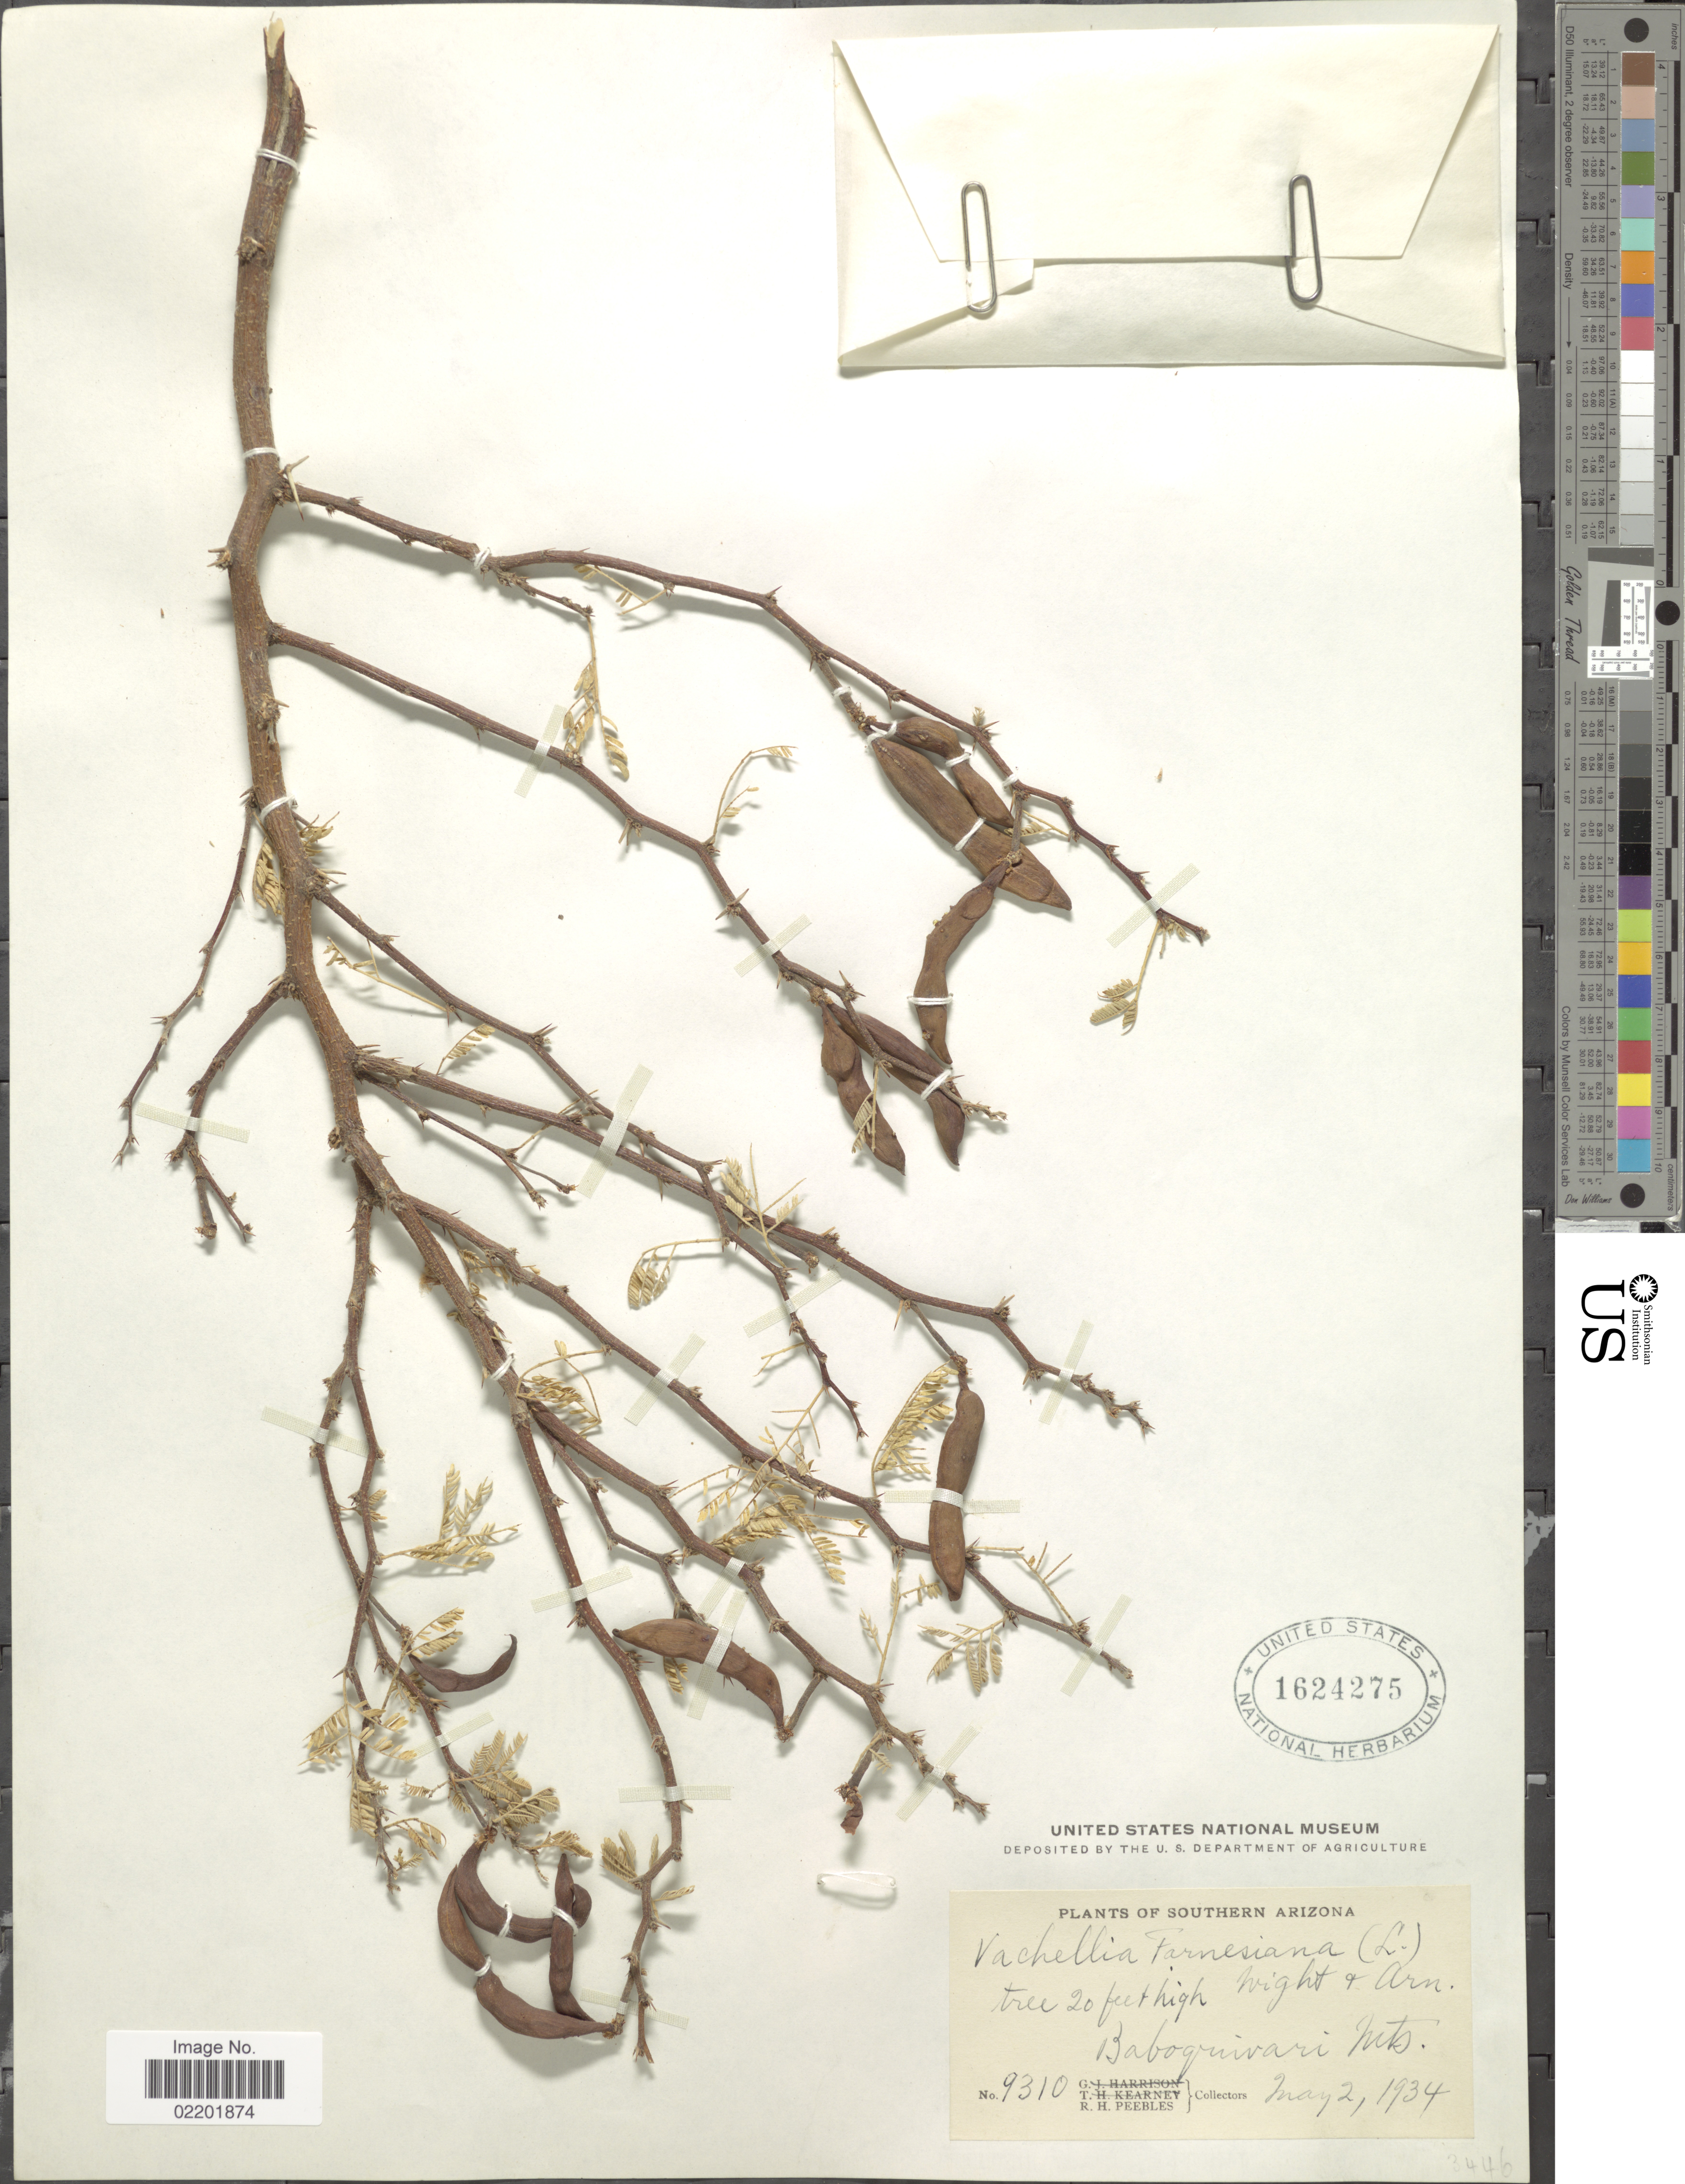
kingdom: Plantae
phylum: Tracheophyta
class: Magnoliopsida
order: Fabales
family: Fabaceae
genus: Vachellia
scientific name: Vachellia farnesiana var. farnesiana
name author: (L.) Wight & Arn.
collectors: R. H. Peebles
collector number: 9310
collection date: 1934-05-02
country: United States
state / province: Arizona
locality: Southern Arizona, Baboquivari Mts.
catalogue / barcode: US 1624275